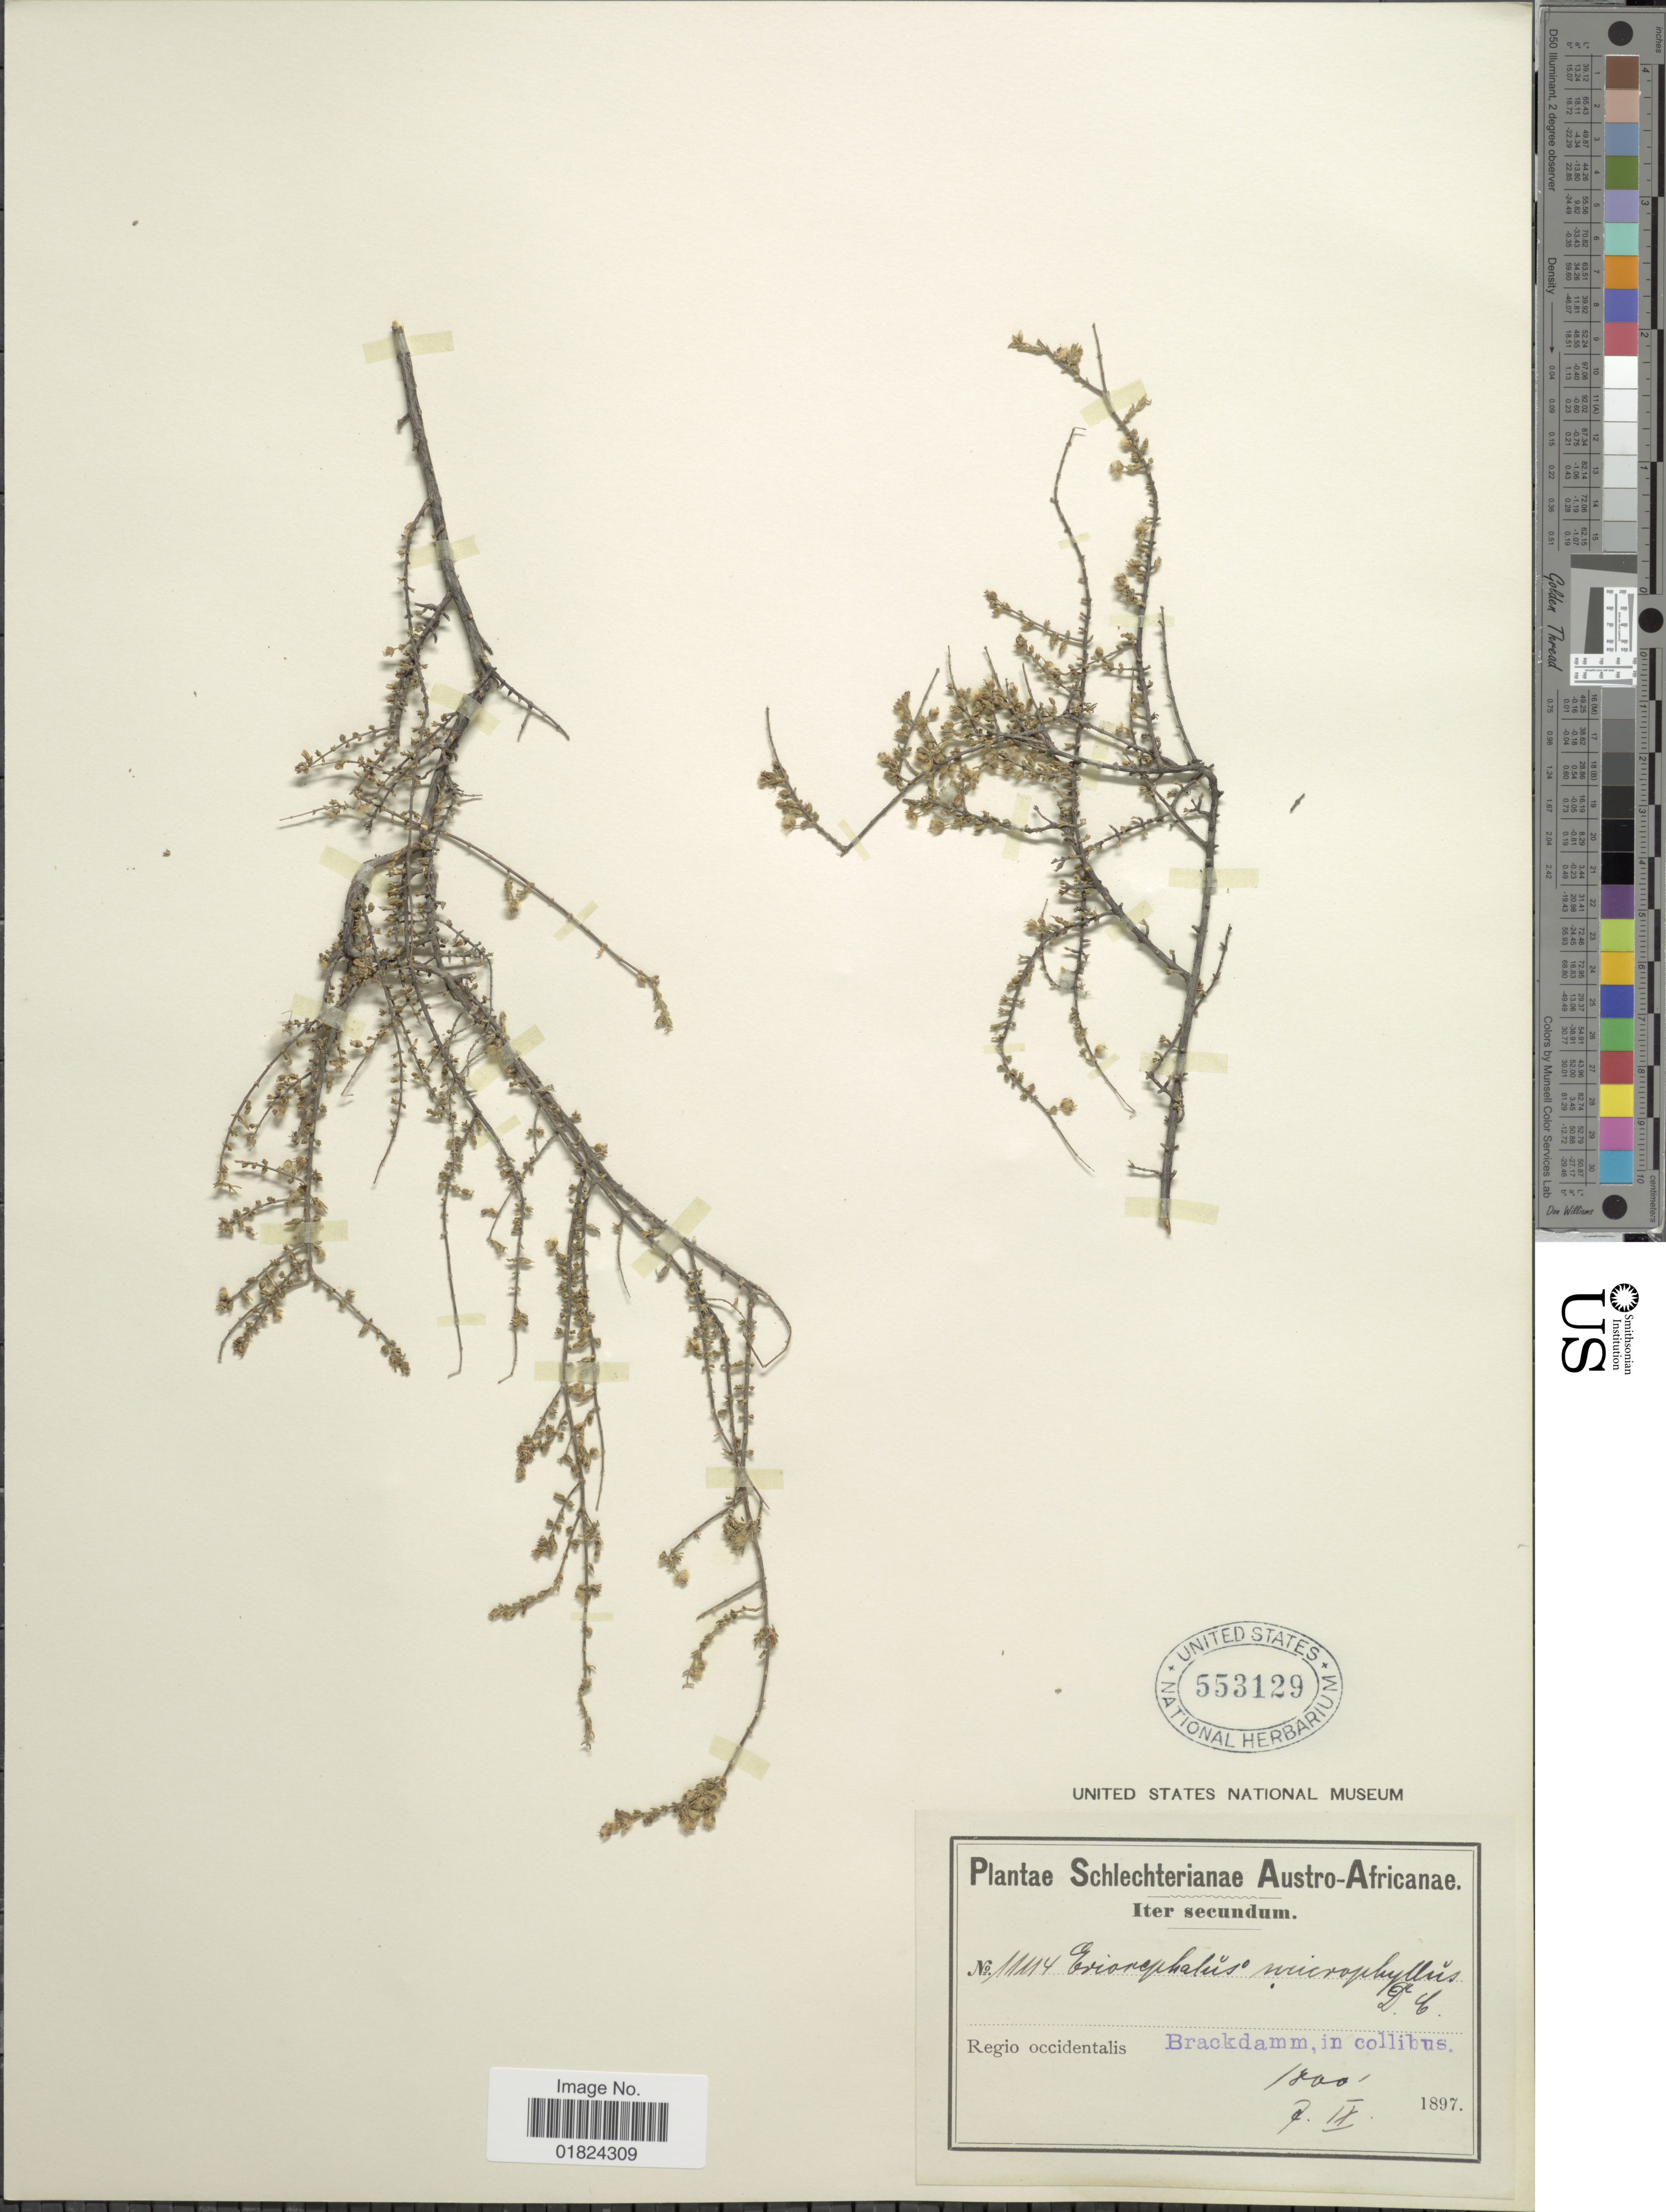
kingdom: Plantae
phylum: Tracheophyta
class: Magnoliopsida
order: Asterales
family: Asteraceae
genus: Eriocephalus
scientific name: Eriocephalus microphyllus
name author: DC.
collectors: Schlechter, --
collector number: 11114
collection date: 1897-09-07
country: South Africa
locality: Austro-Africanae, iter secundum, regio occidentalis, Brackdamm, in collibus.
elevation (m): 549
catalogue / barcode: US 553129